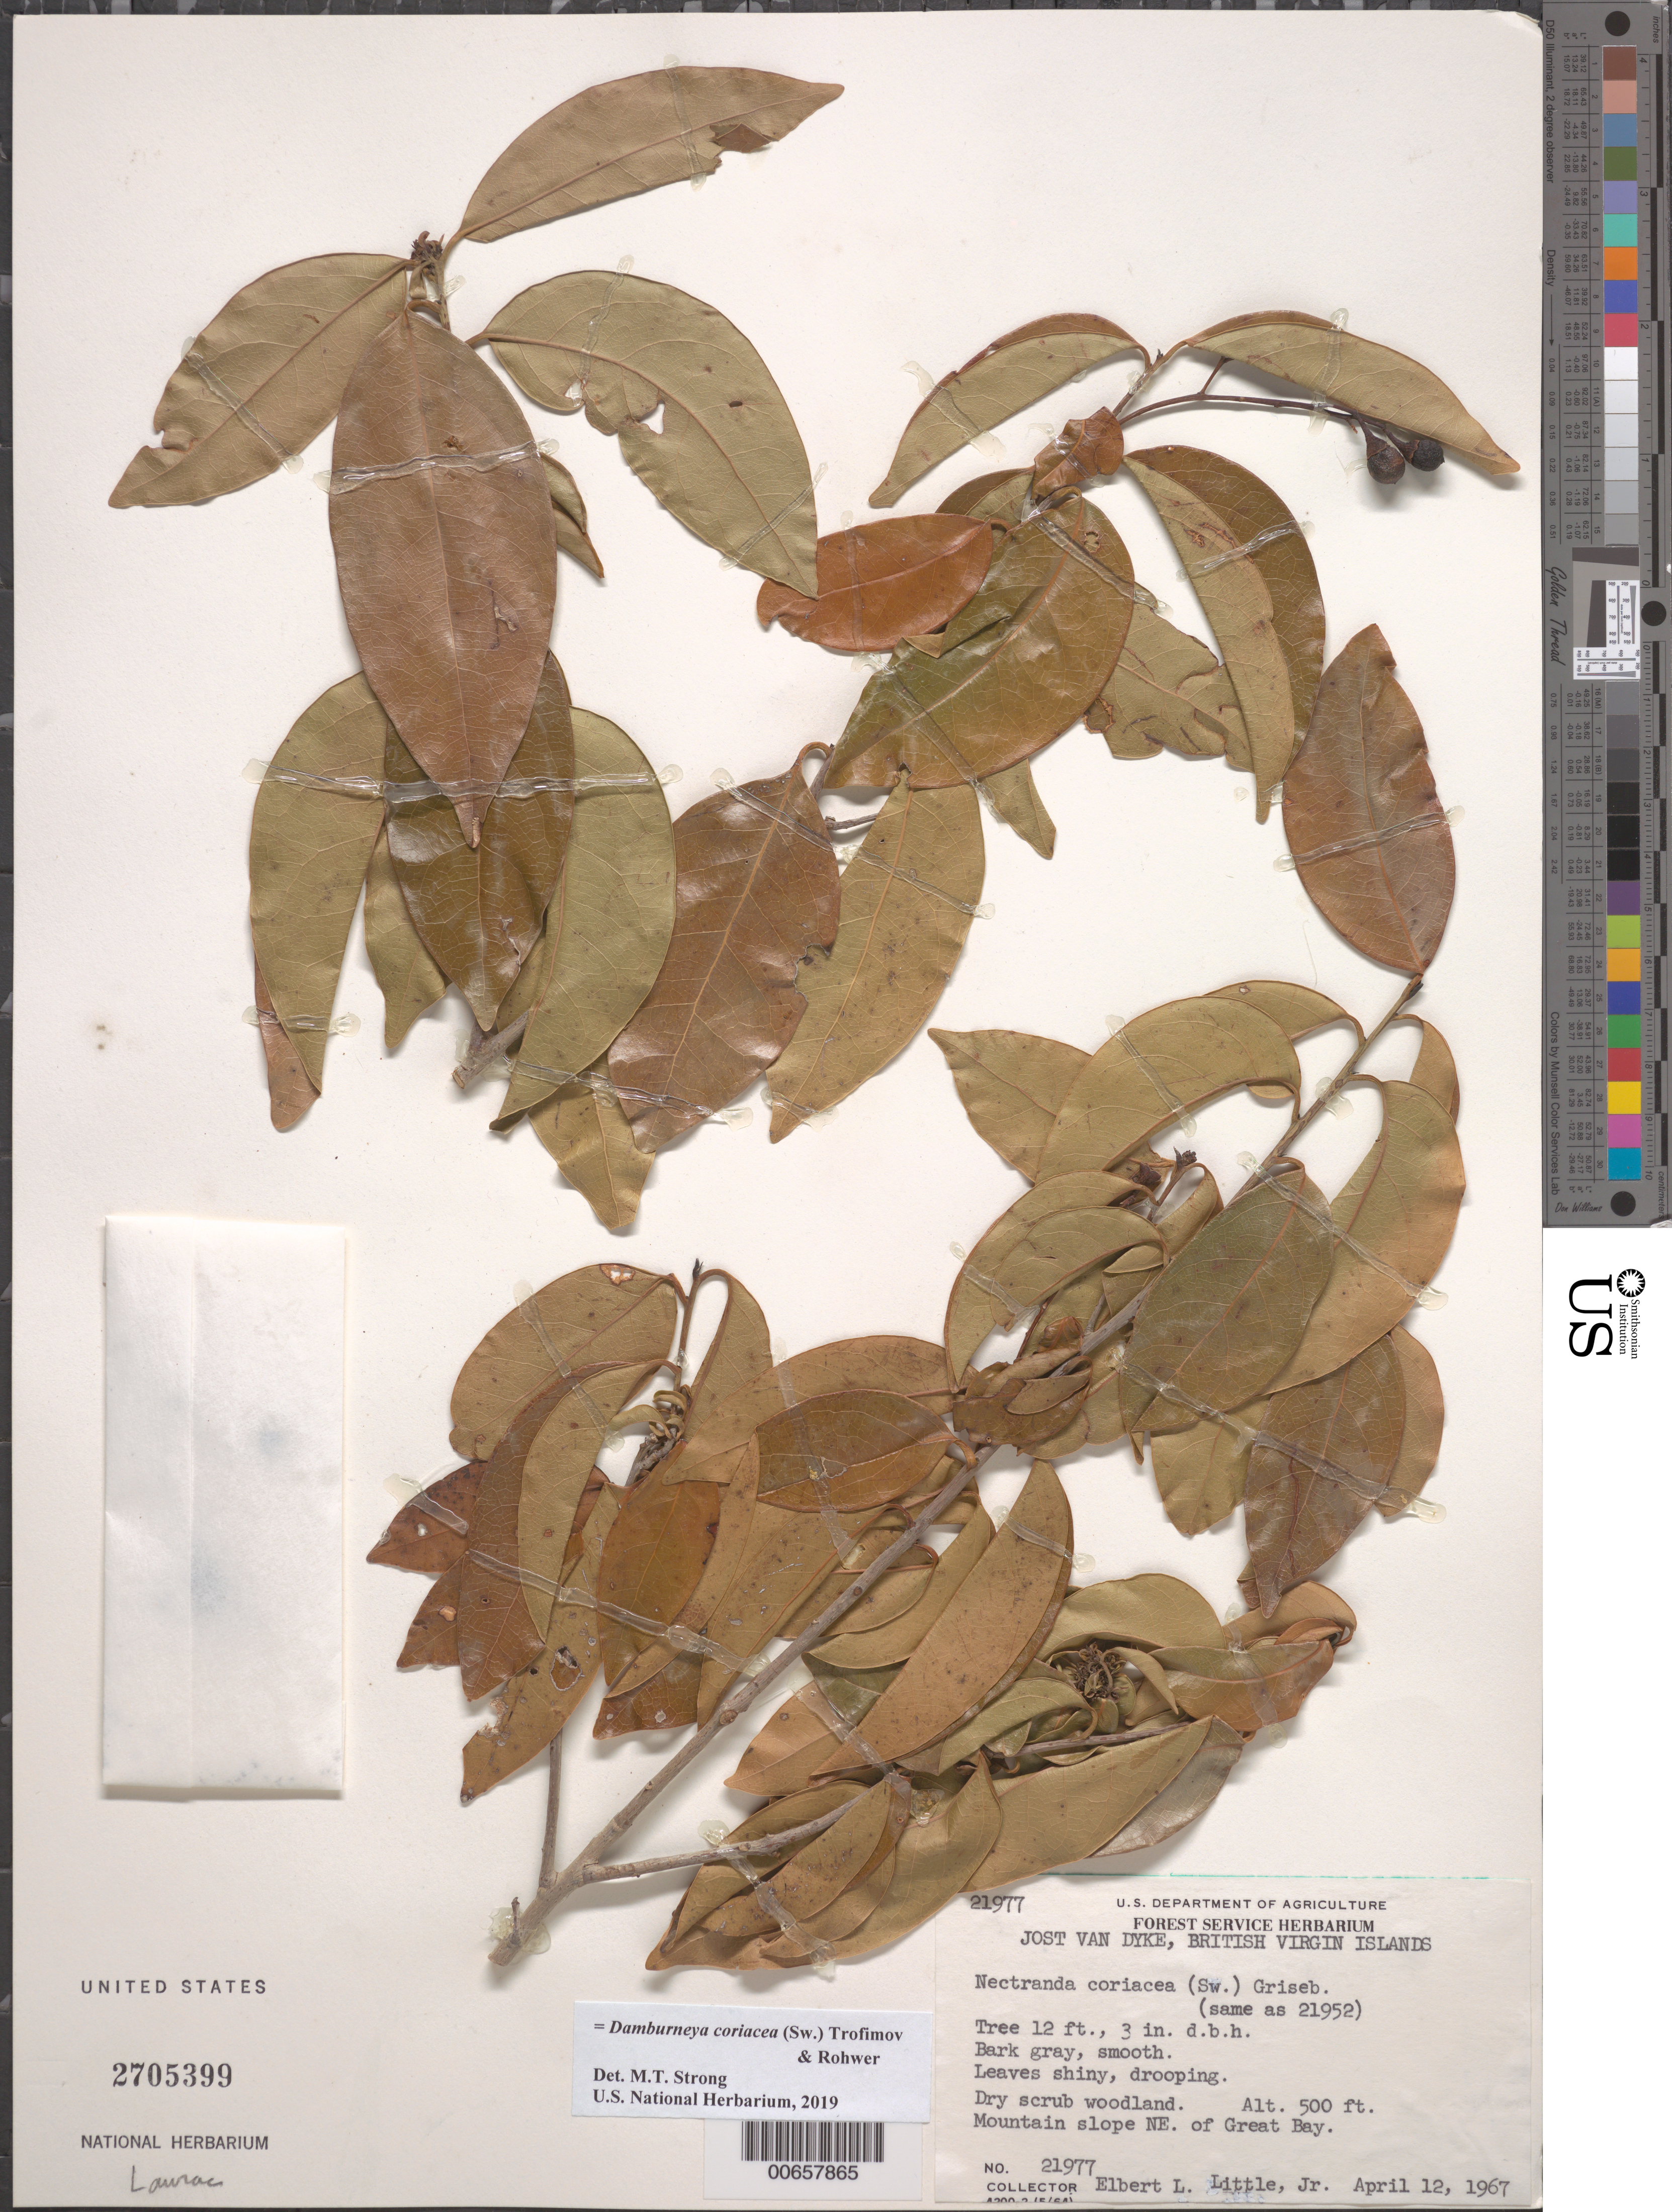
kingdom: Plantae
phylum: Tracheophyta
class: Magnoliopsida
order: Laurales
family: Lauraceae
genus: Damburneya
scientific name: Damburneya coriacea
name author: (Sw.) Trofimov & Rohwer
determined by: Strong, M. T., (US), Smithsonian Institution - National Museum of Natural History (UNITED STATES)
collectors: E. L. Little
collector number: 21977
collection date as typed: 12 Apr 1967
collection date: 1967-04-12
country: British Virgin Islands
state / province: Jost Van Dyke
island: Jost Van Dyke Island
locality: Great Bay, mountain slope NE of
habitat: Dry scrub woodland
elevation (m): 152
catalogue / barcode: US 2705399